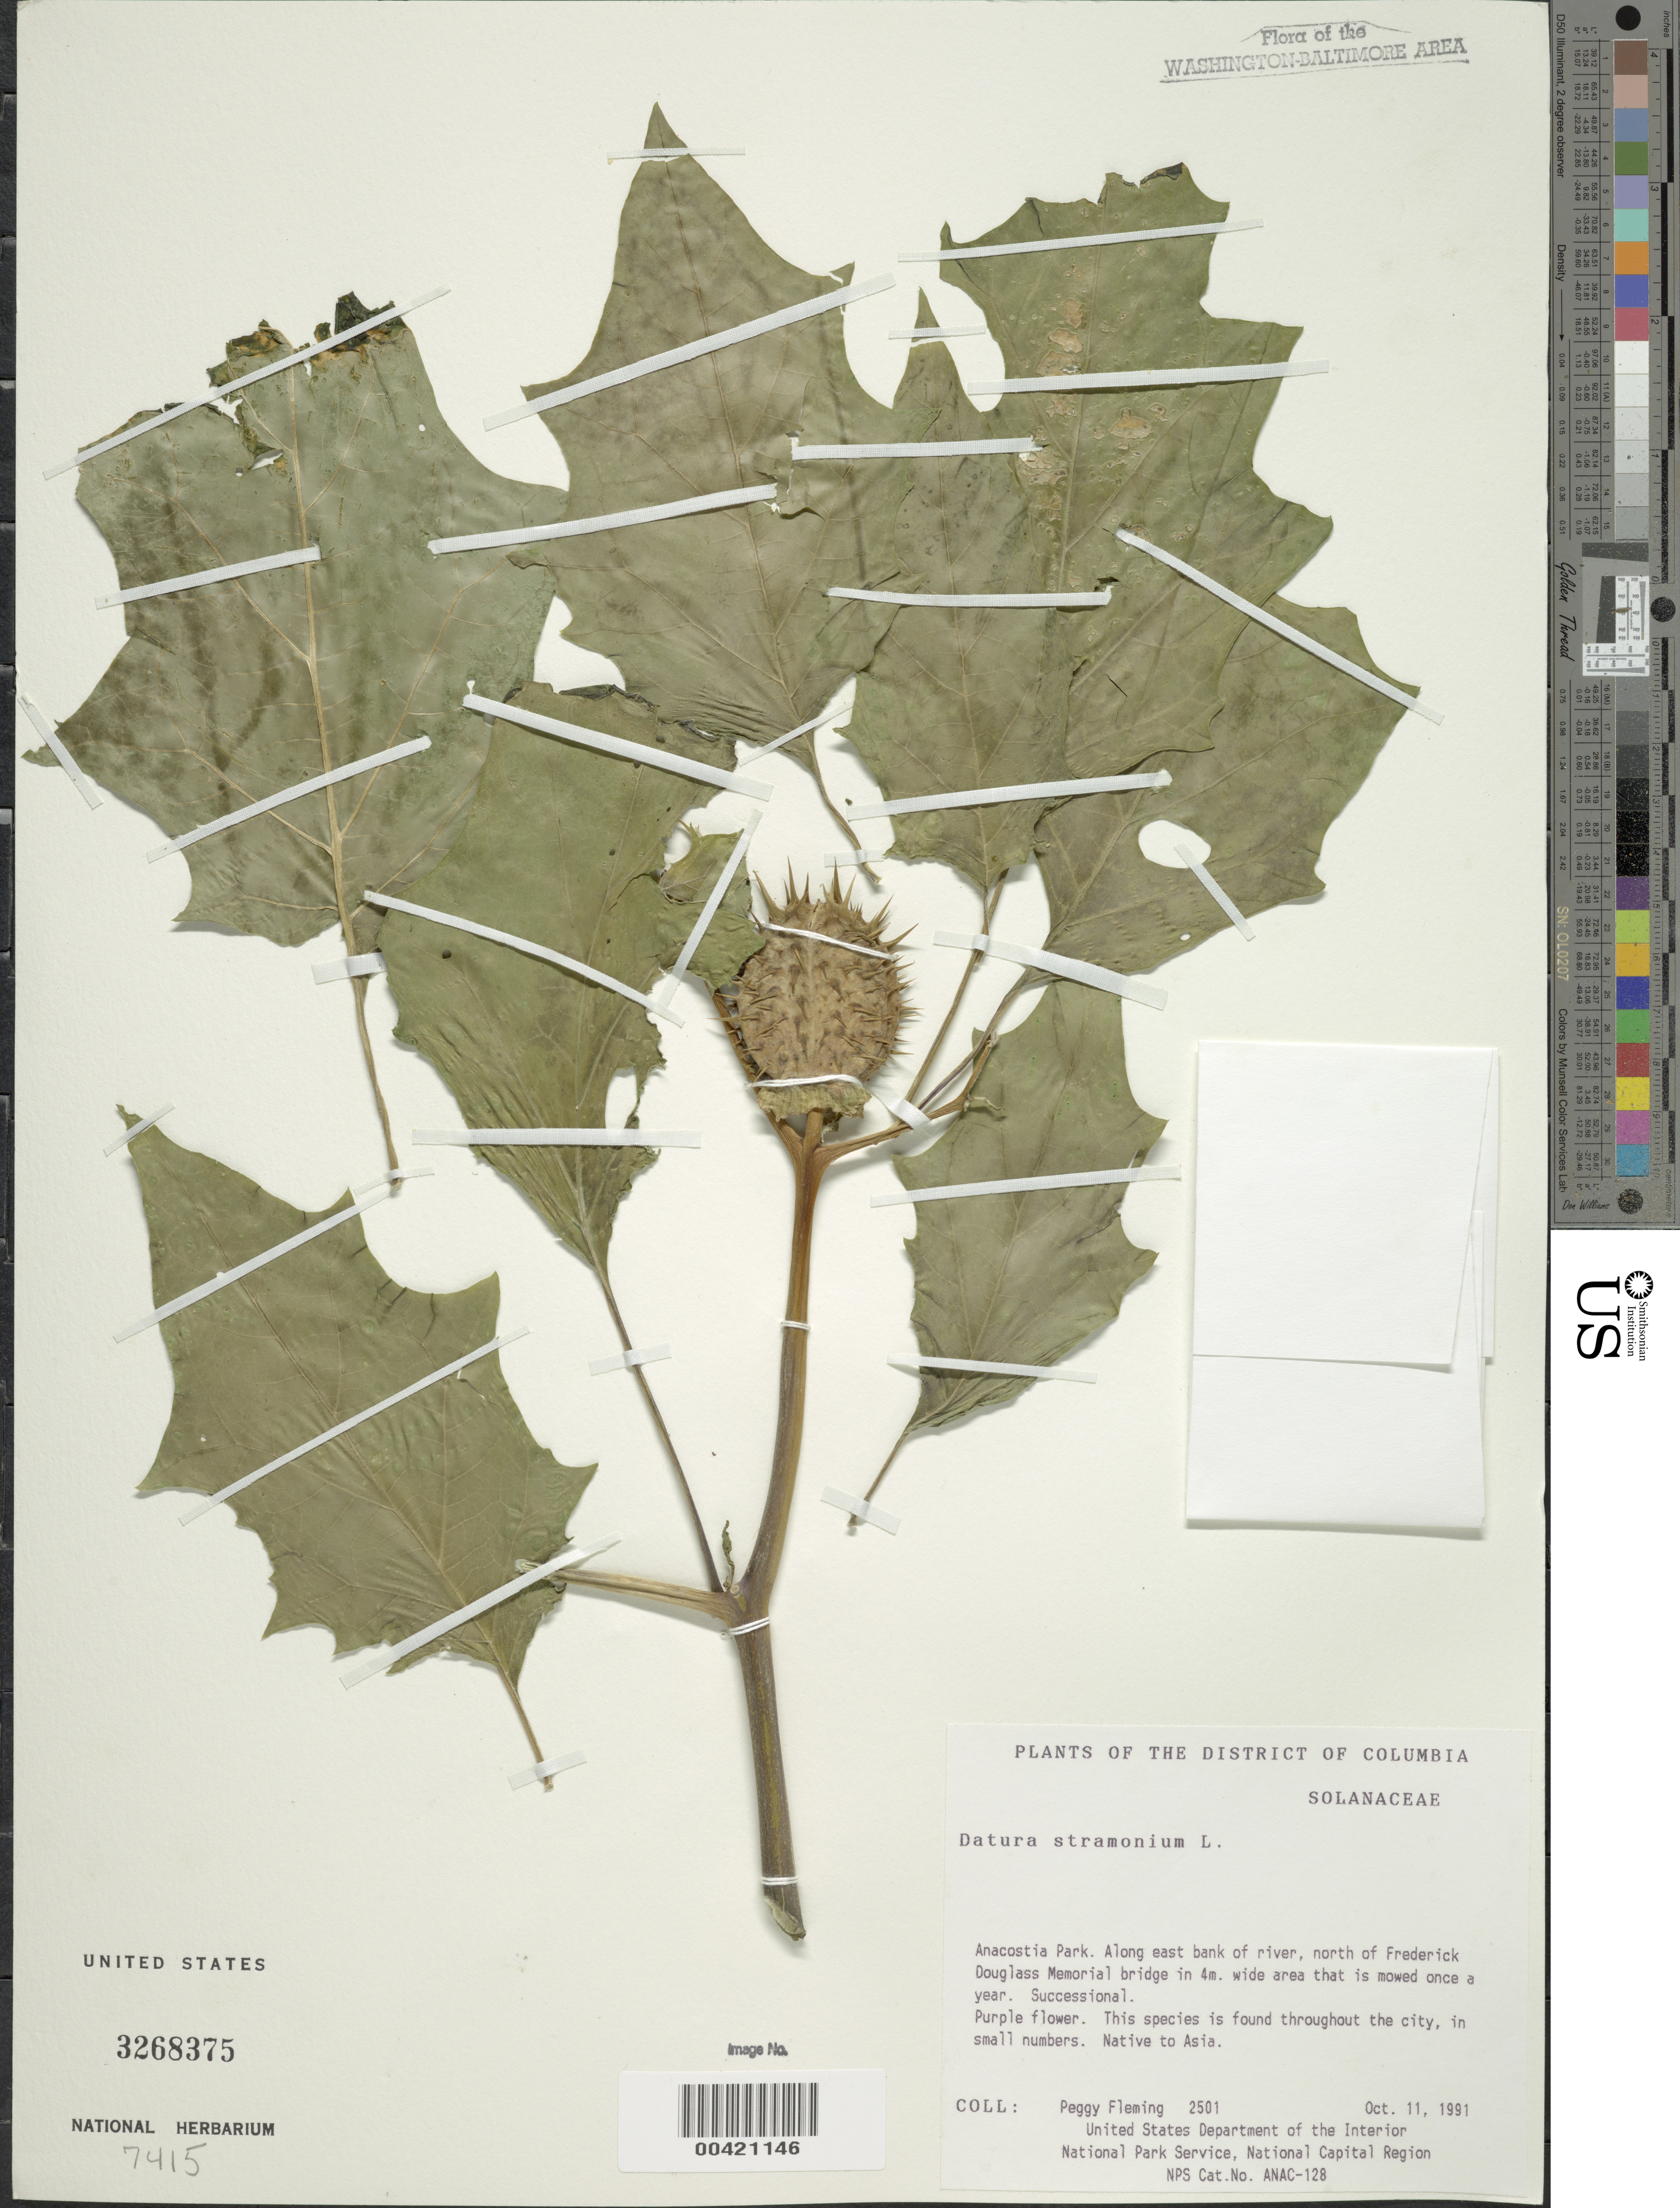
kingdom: Plantae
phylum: Tracheophyta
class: Magnoliopsida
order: Solanales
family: Solanaceae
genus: Datura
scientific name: Datura stramonium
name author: L.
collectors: P. Fleming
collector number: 2501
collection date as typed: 11 Oct 1991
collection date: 1991-10-11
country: United States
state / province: District of Columbia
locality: Anacostia Park, E bank of River, N of Frederick Douglass Memorial Bridge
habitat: Sucessional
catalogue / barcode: US 3268375